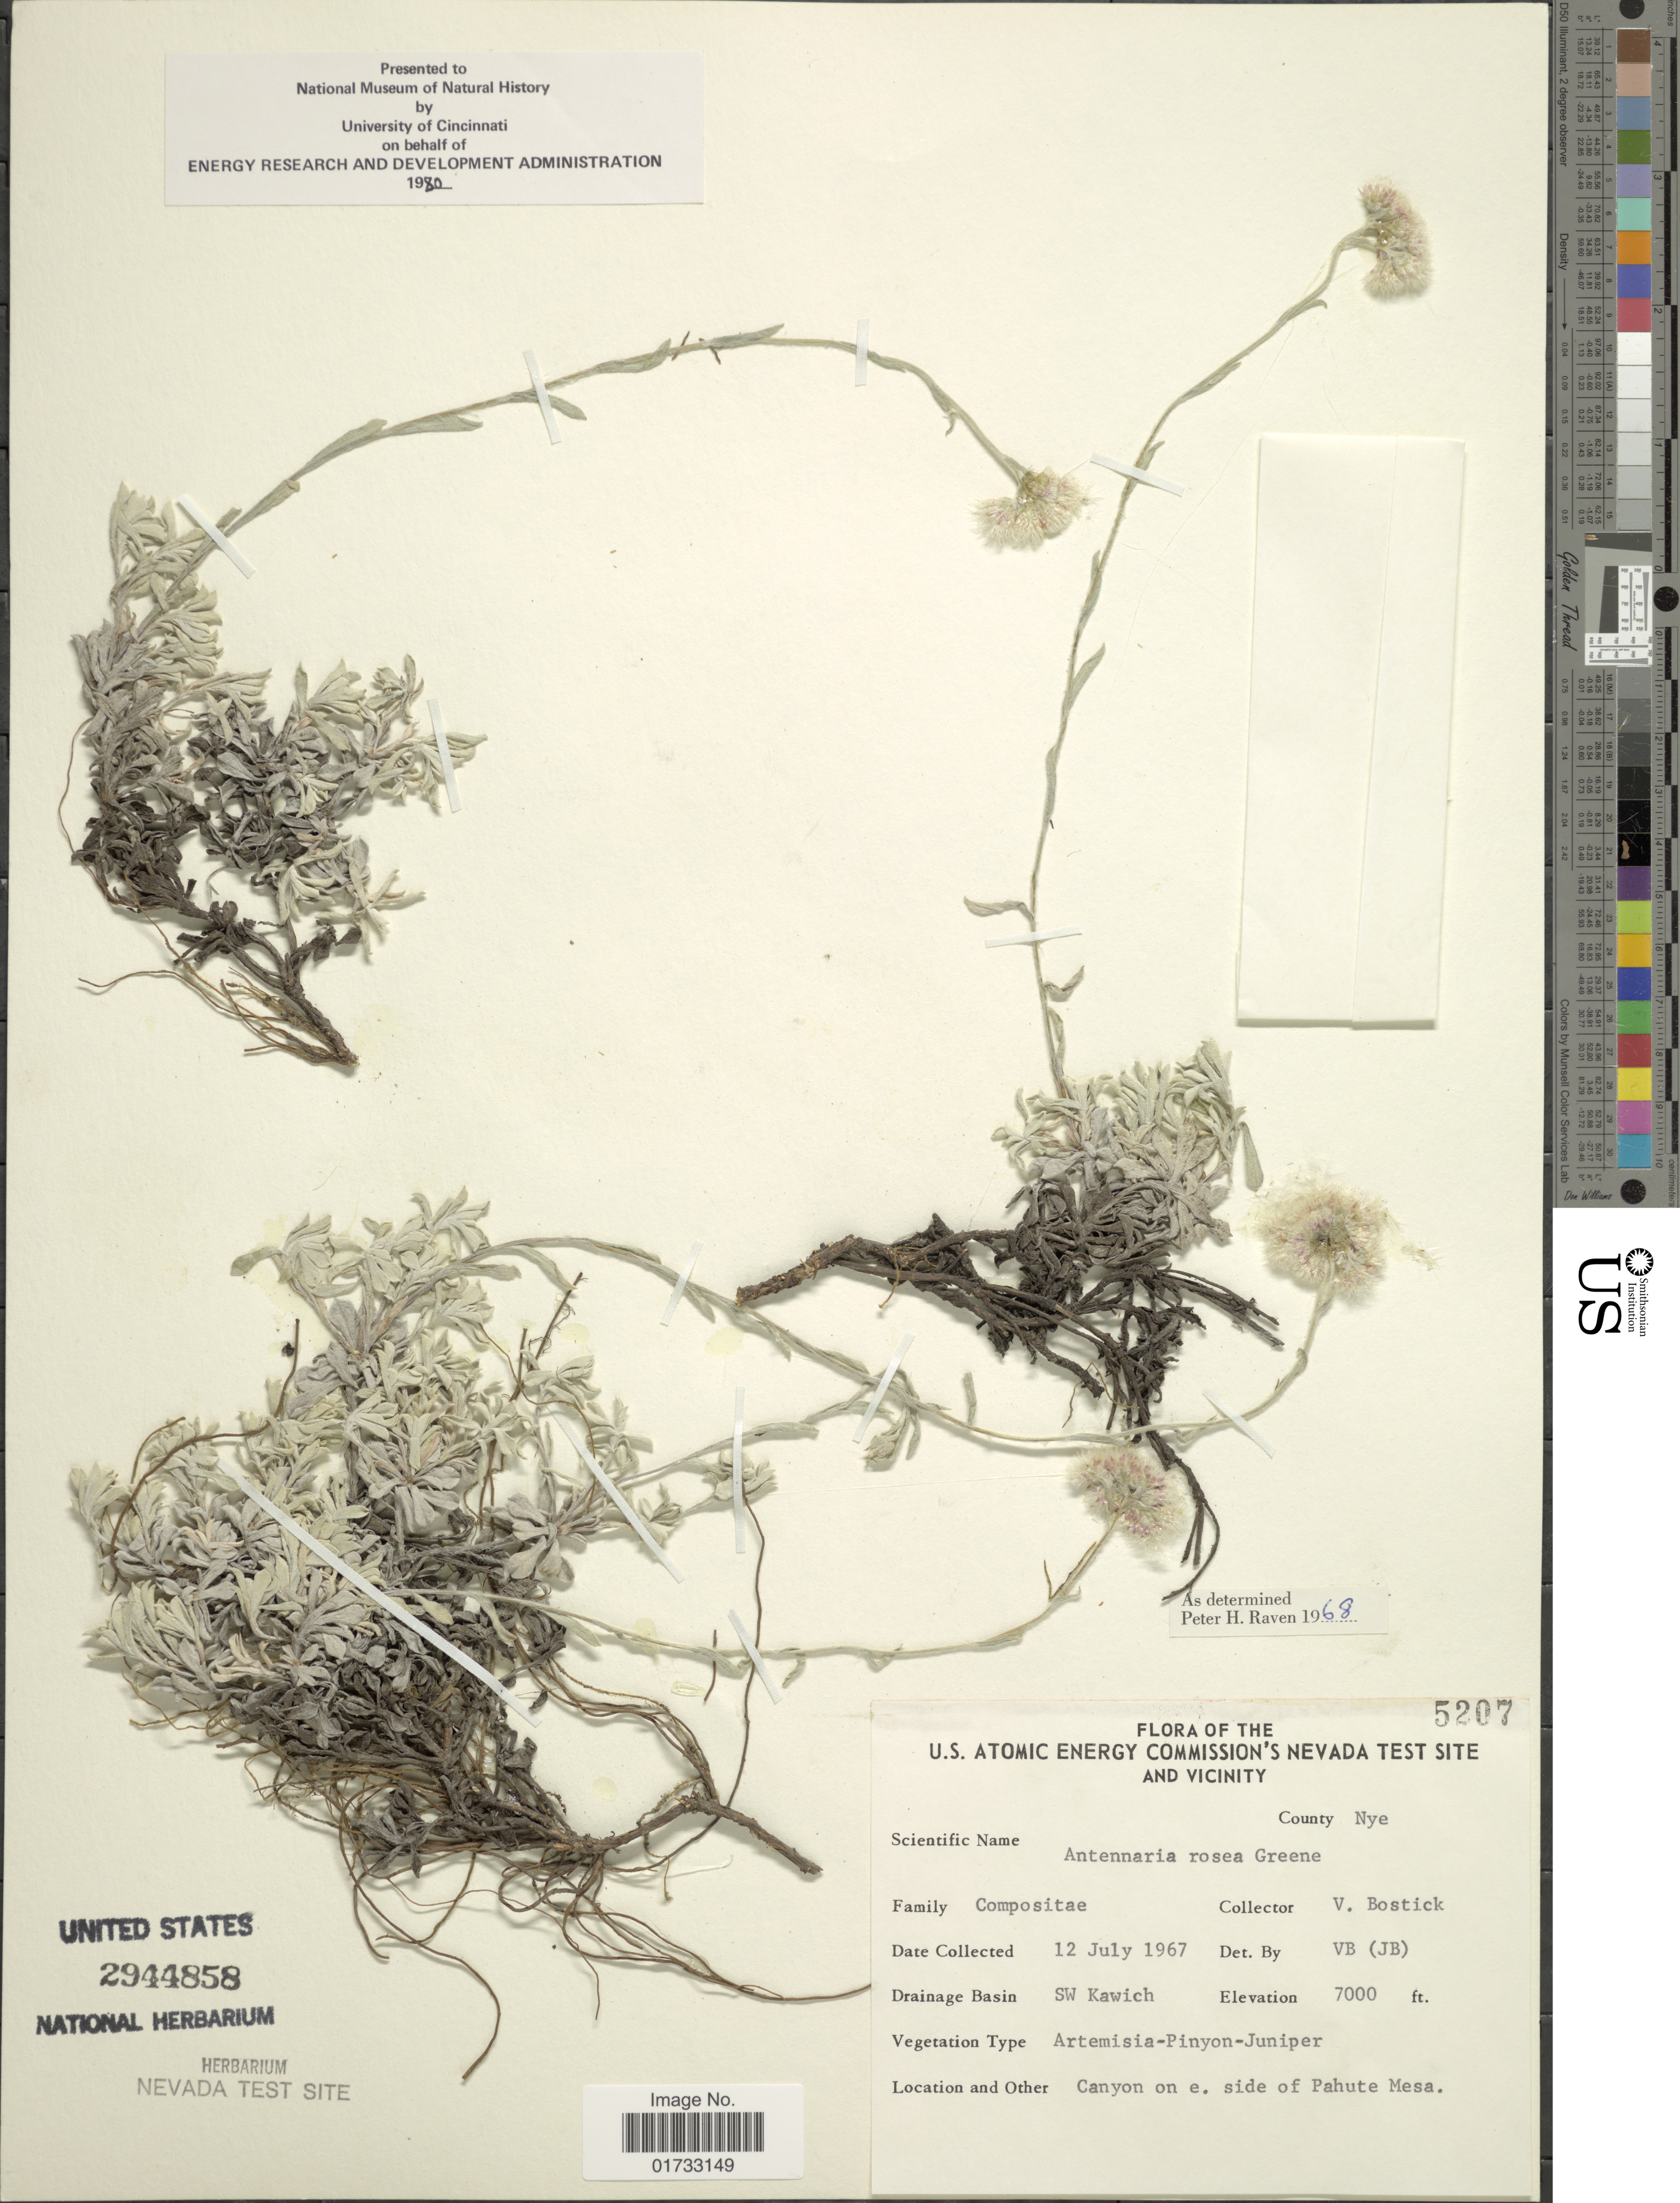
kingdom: Plantae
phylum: Tracheophyta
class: Magnoliopsida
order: Asterales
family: Asteraceae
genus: Antennaria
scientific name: Antennaria rosea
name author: Greene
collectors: V. Bostick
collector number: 5207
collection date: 1967-07-12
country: United States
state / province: Nevada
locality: U.S. Atomic Energy Commision's Nevada Test Site and Vicinity, SW Kawich, canyon on e. side of Pahute Mesa, County Nye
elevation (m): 2134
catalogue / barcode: US 2944858